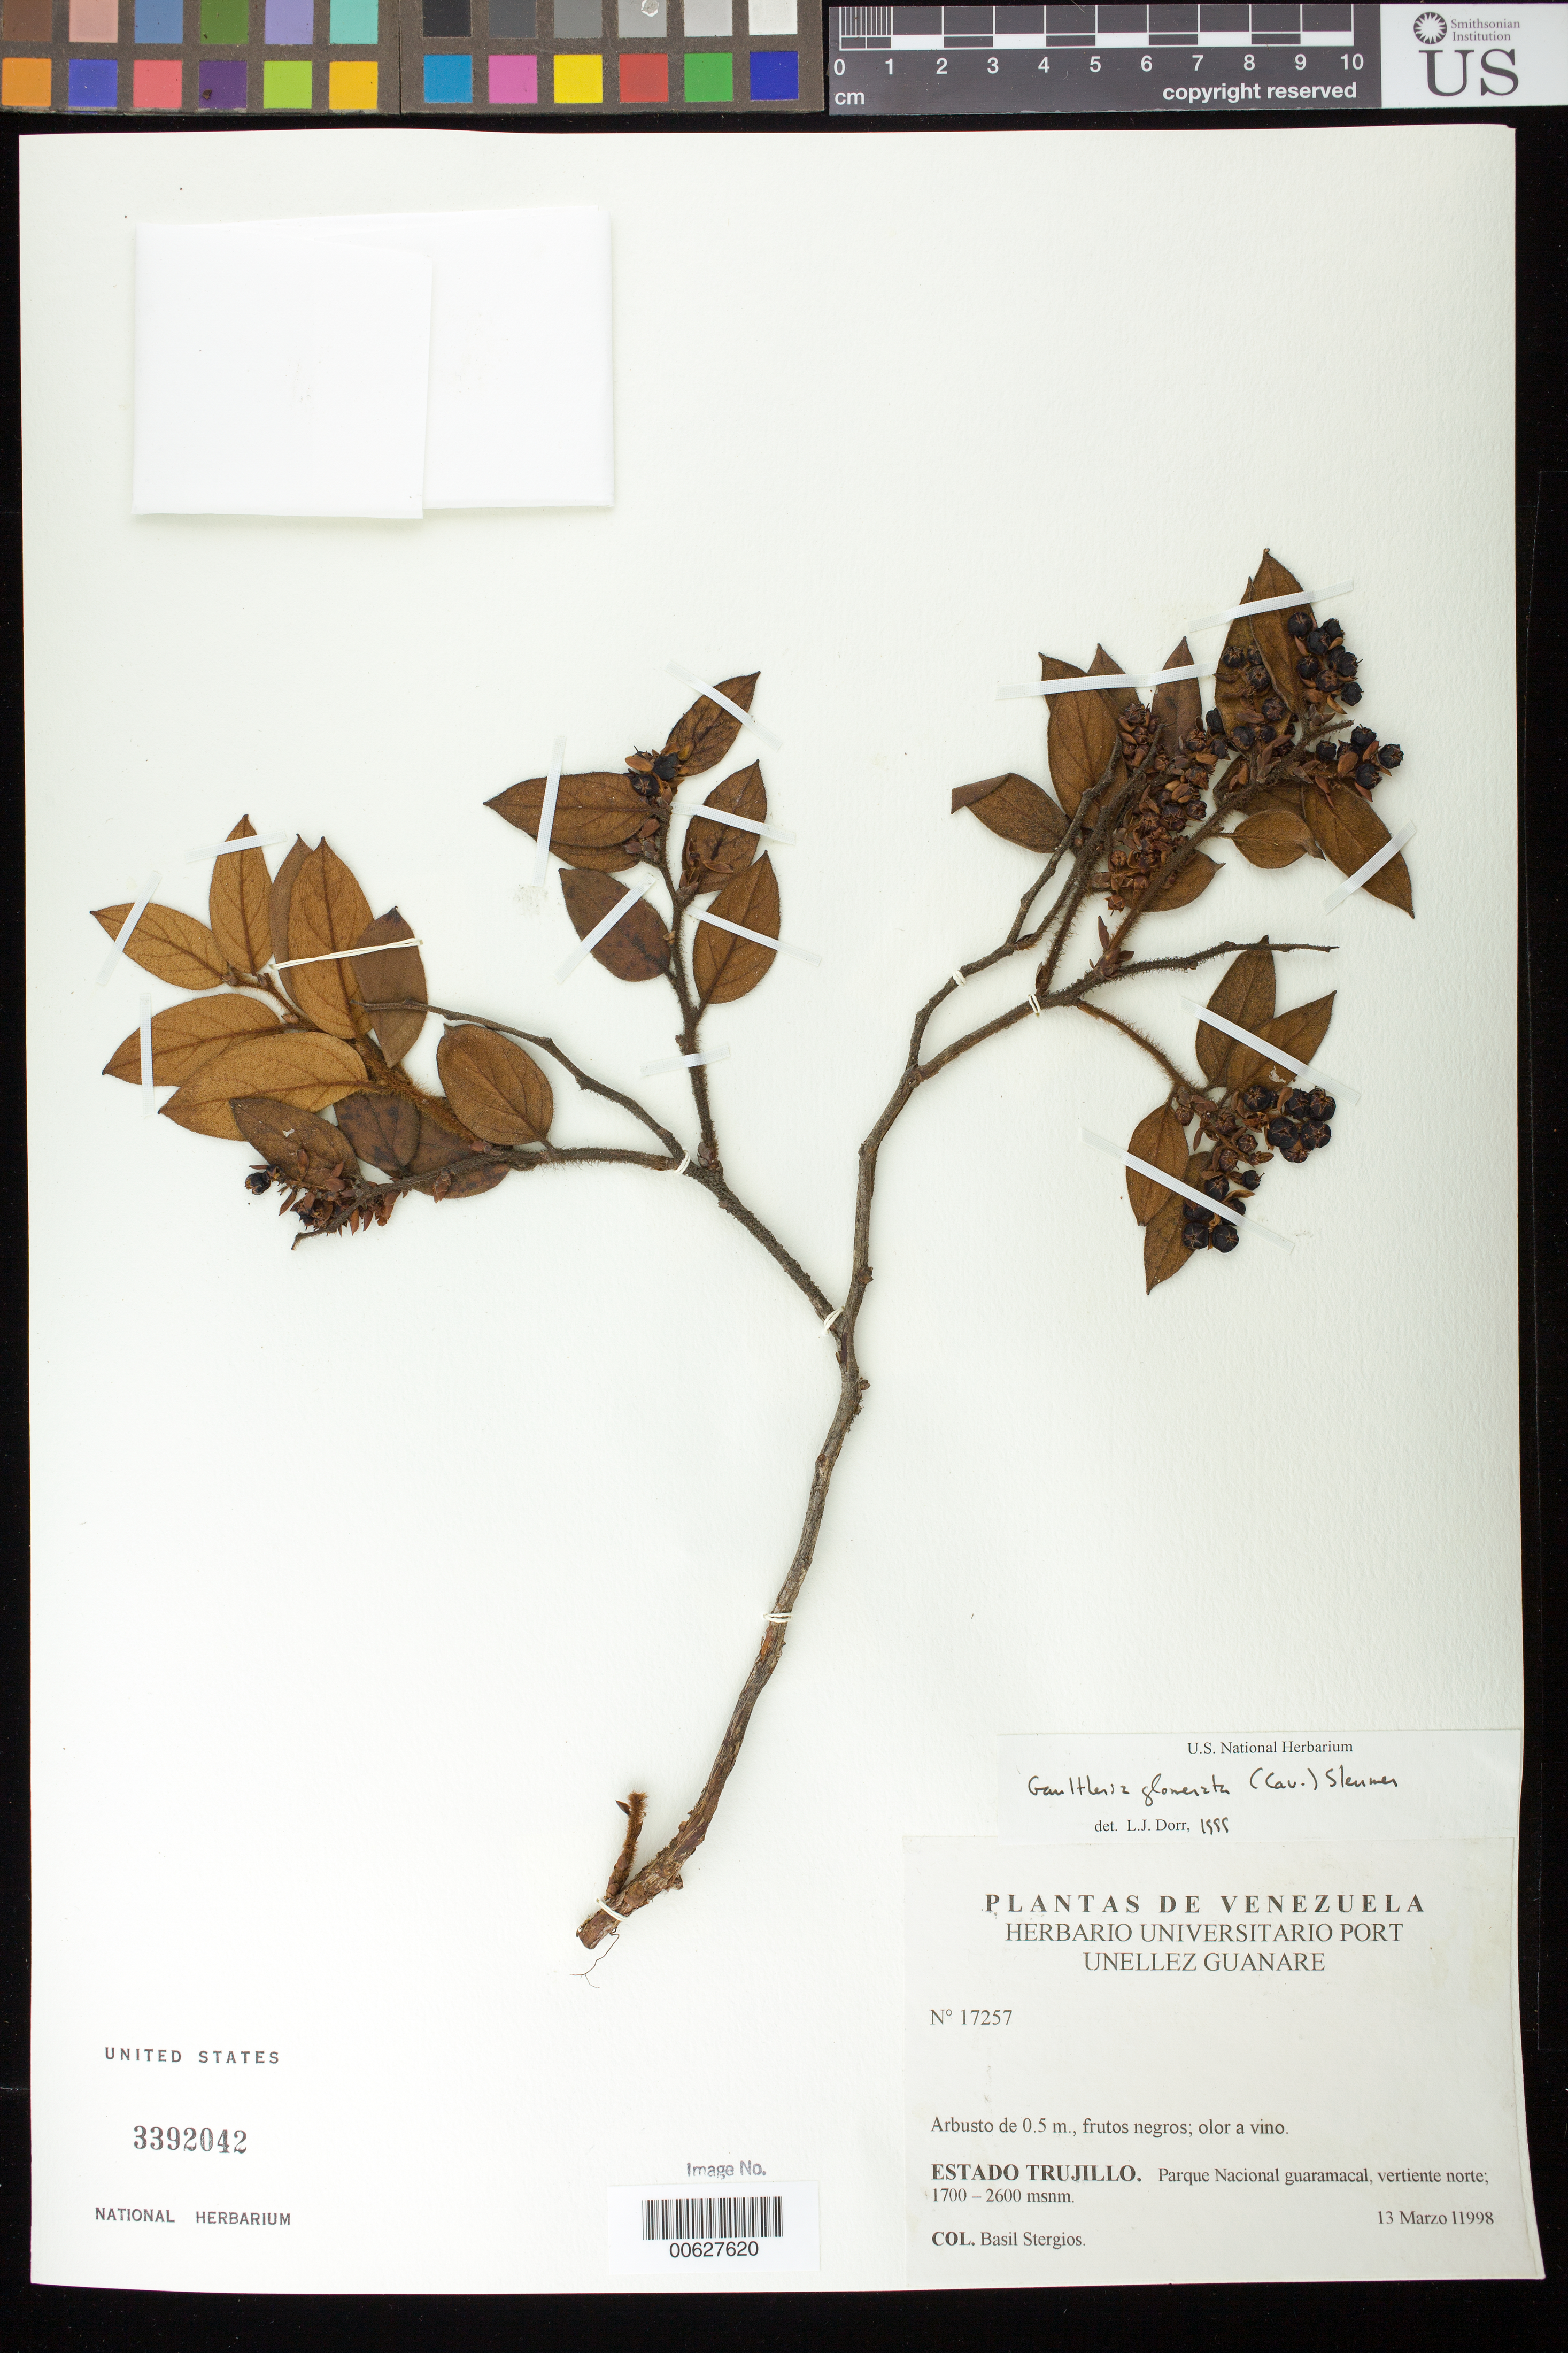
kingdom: Plantae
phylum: Tracheophyta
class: Magnoliopsida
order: Ericales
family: Ericaceae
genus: Gaultheria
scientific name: Gaultheria glomerata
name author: (Cav.) Sleumer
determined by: Dorr, L. J., (BOT), Smithsonian Institution - National Museum of Natural History (UNITED STATES)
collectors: B. G. Stergios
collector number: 17257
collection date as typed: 13 Mar 1998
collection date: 1998-03-13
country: Venezuela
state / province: Trujillo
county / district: Boconó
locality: Parque Nacional Guaramacal, vertiente N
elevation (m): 1700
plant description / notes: NY, PORT, US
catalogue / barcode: US 3392042